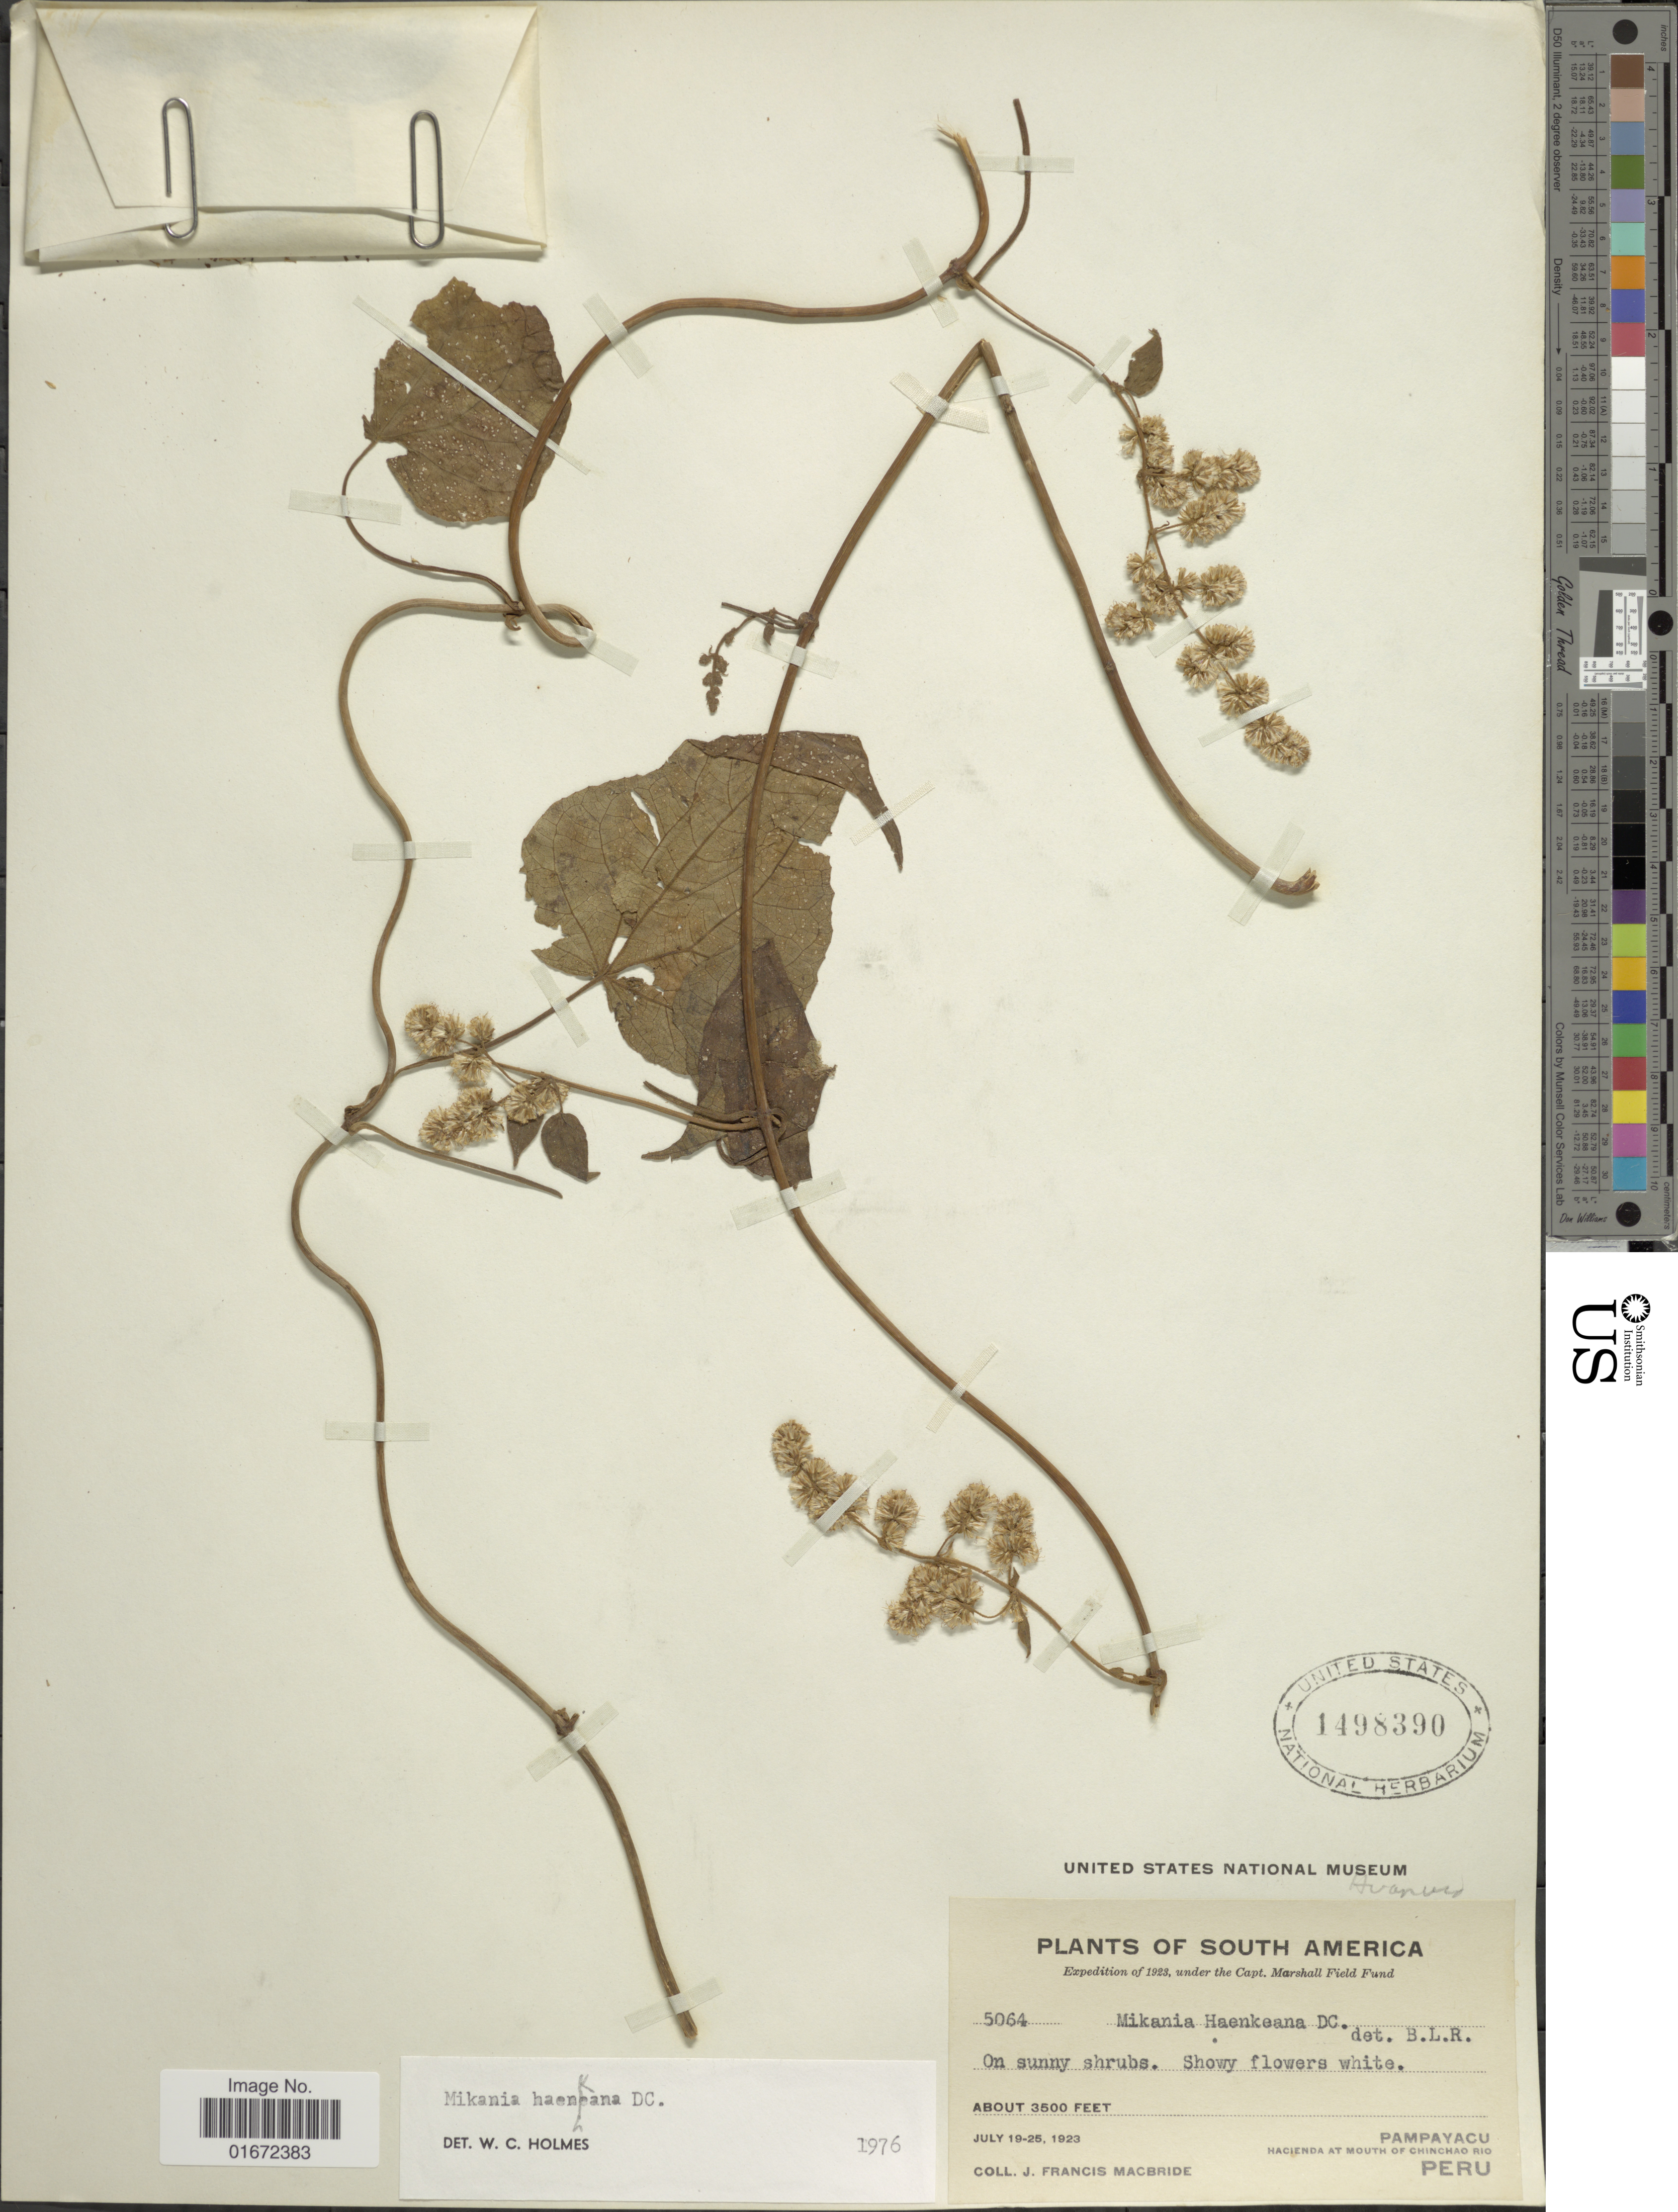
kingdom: Plantae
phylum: Tracheophyta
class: Magnoliopsida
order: Asterales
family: Asteraceae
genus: Mikania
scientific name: Mikania haenkeana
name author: DC.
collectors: J. F. Macbride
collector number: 5064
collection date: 1923-07-19/1923-07-25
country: Peru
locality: On shunny shrubs. Pampayacu. Hacienda at mouth of Chinchao Rio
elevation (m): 1067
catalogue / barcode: US 1498390